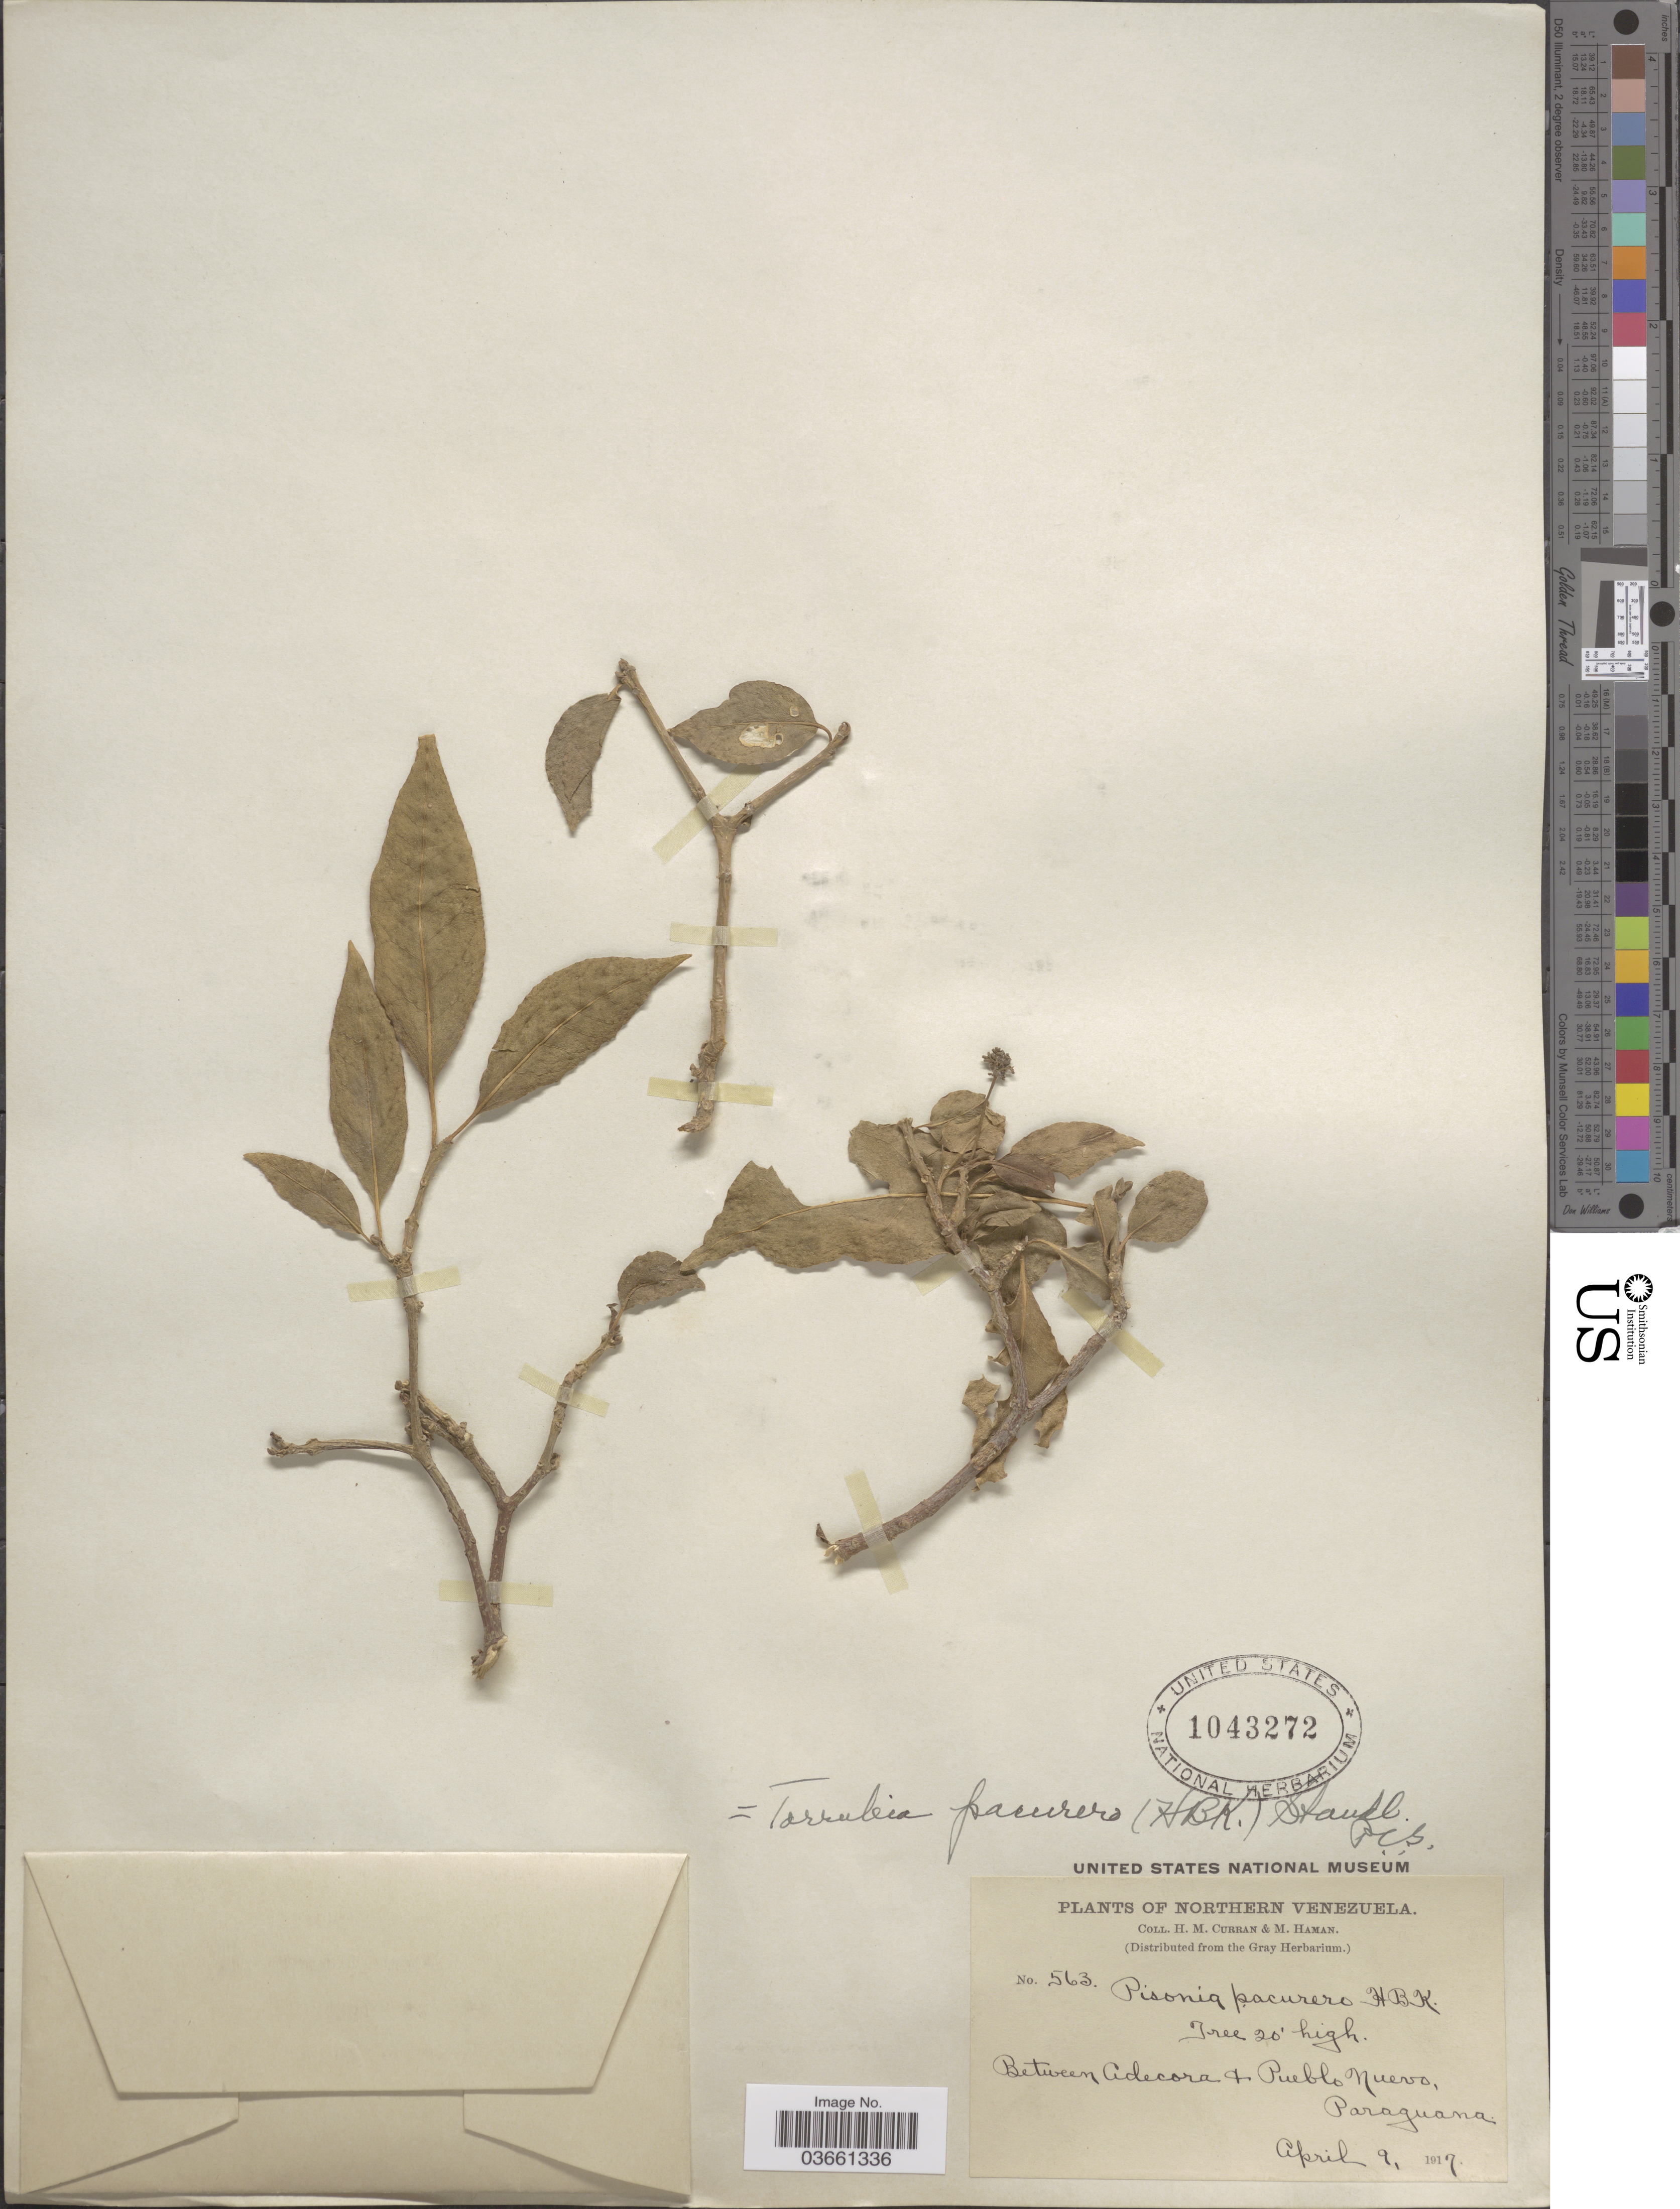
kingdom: Plantae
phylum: Tracheophyta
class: Magnoliopsida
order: Caryophyllales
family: Nyctaginaceae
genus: Guapira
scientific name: Guapira pacurero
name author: (Kunth) Little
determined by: Strong, Mark T., (BOT), Smithsonian Institution - National Museum of Natural History (UNITED STATES)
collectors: H. M. Curran & M. Haman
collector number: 563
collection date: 1917-04-09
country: Venezuela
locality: Northern Venezuela. Between Adecora y Pueblo Nuevo, Paraguana.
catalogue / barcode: US 1043272